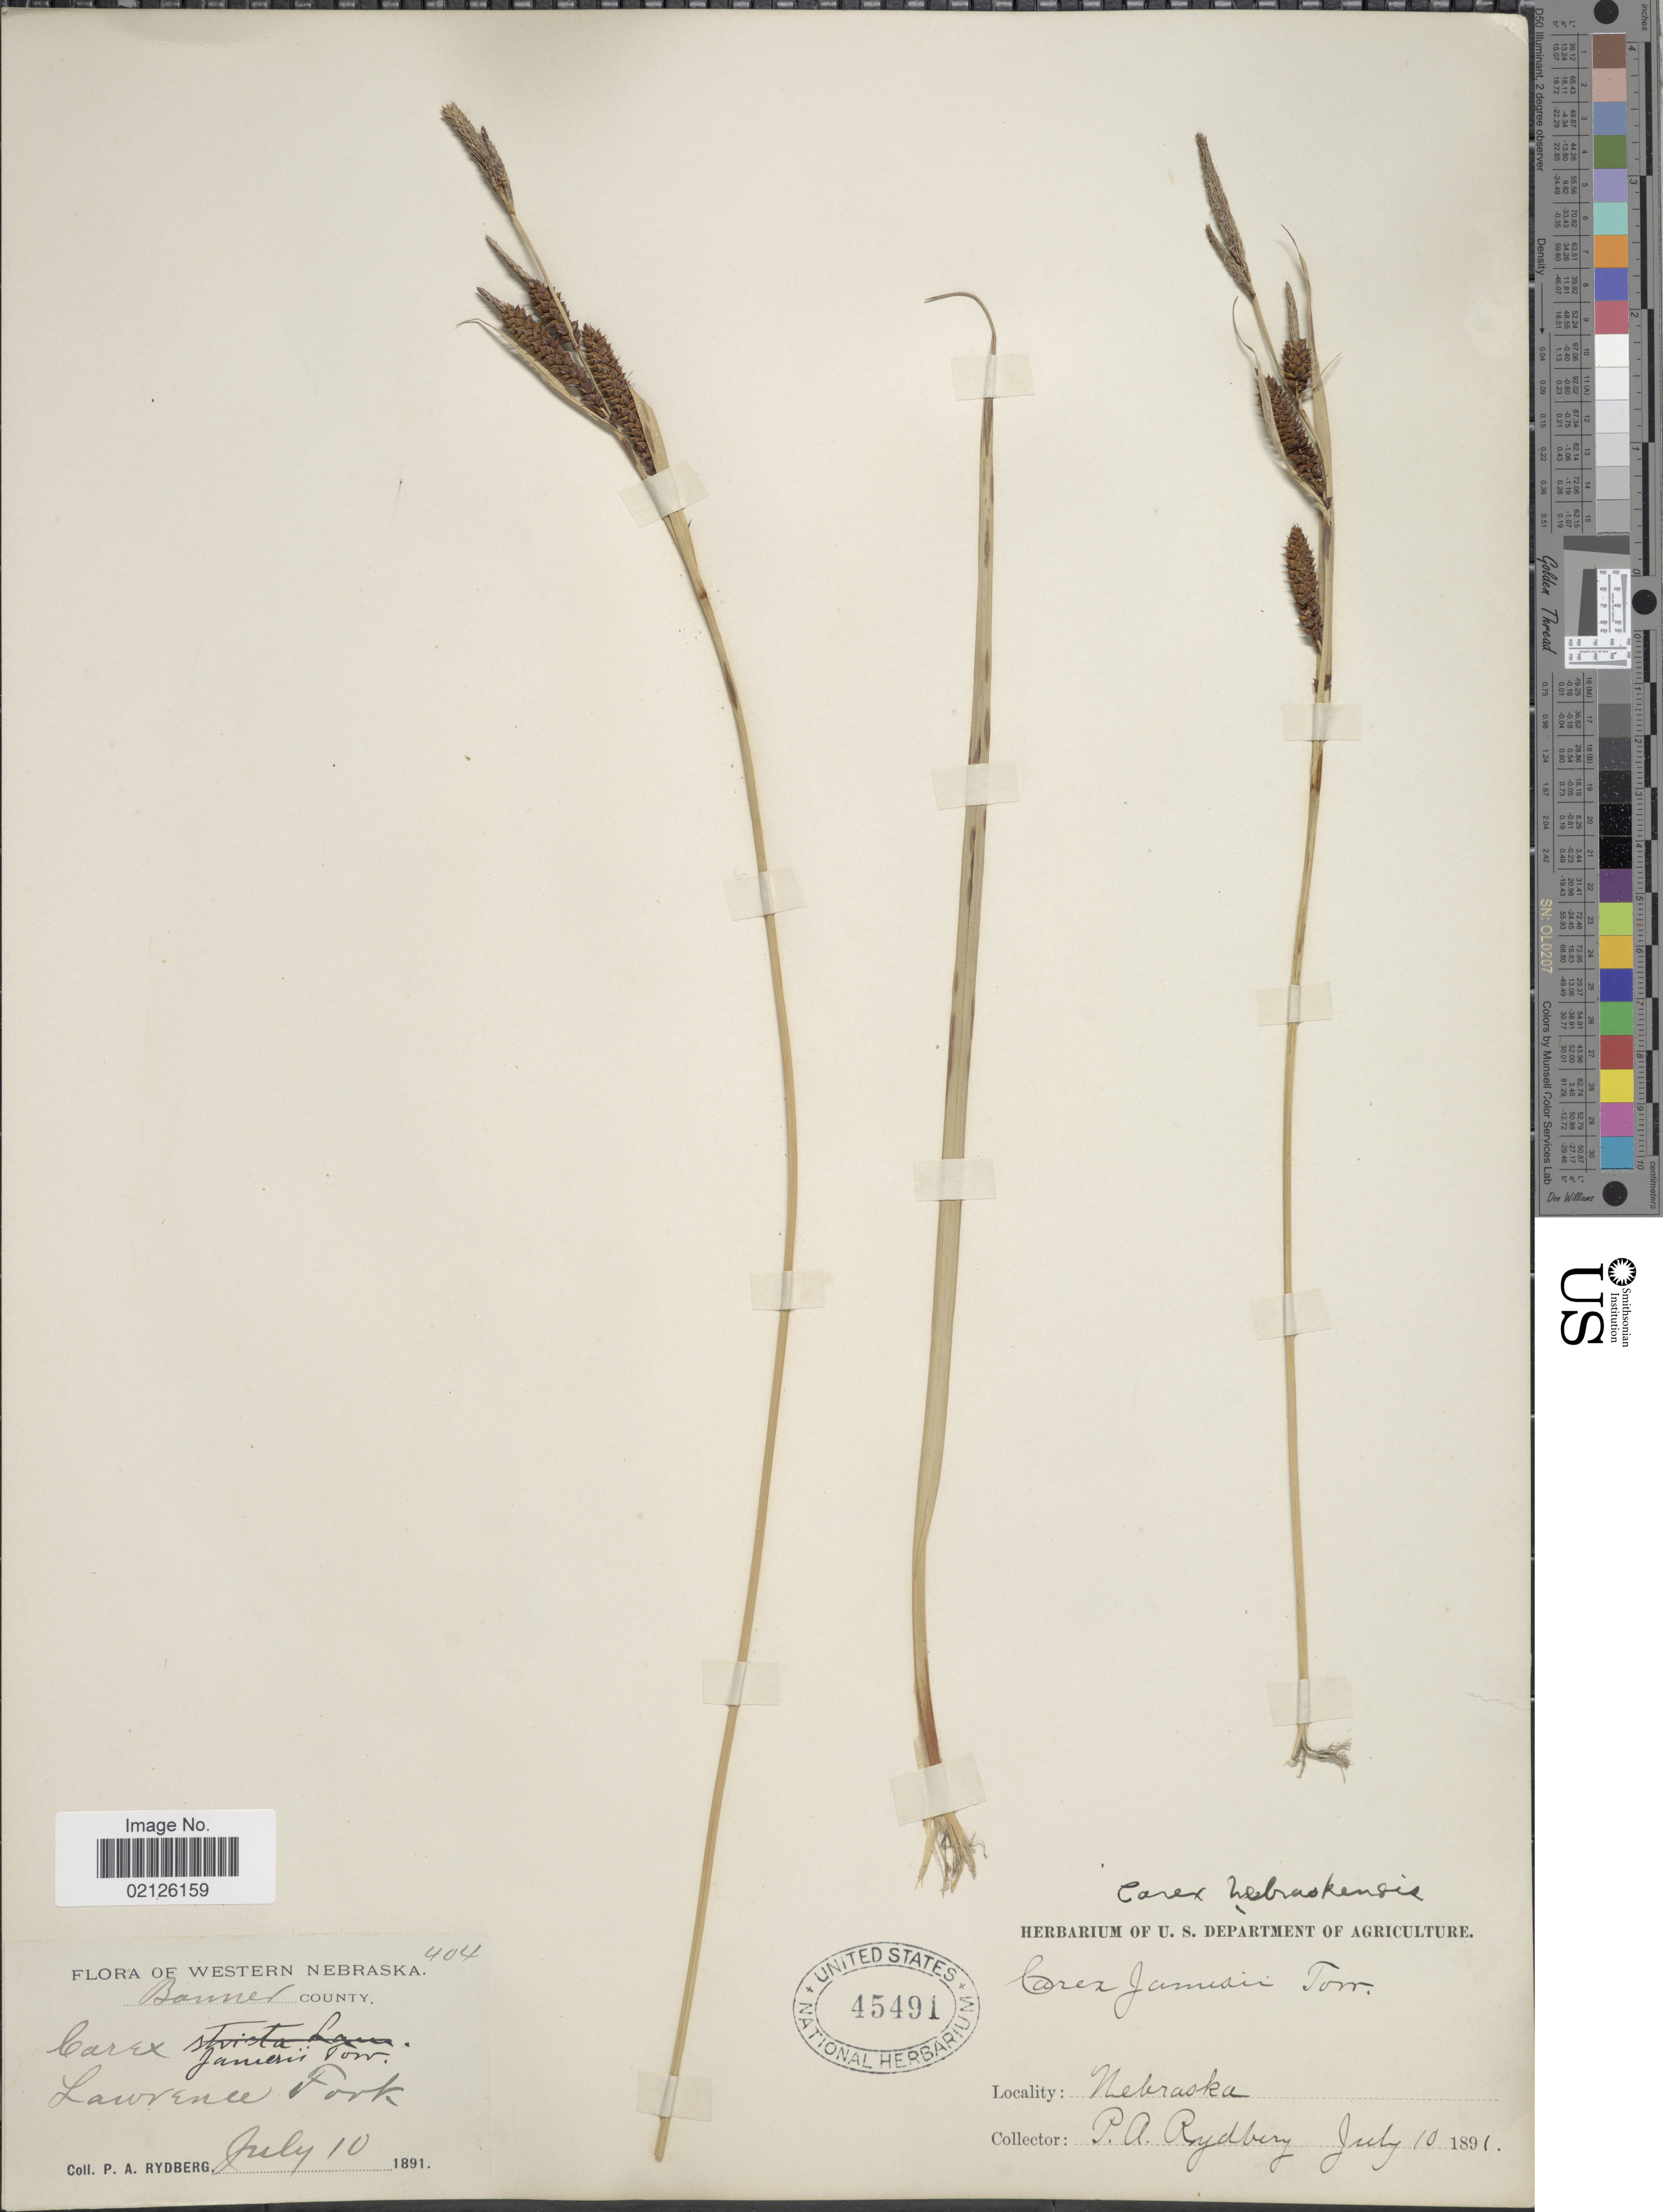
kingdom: Plantae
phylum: Tracheophyta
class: Liliopsida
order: Poales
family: Cyperaceae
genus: Carex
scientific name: Carex nebrascensis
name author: Dewey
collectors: P. A. Rydberg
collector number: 404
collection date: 1891-07-10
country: United States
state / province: Nebraska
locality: Western Nebraska, Banner County, Lawrence Fork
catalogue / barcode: US 45491